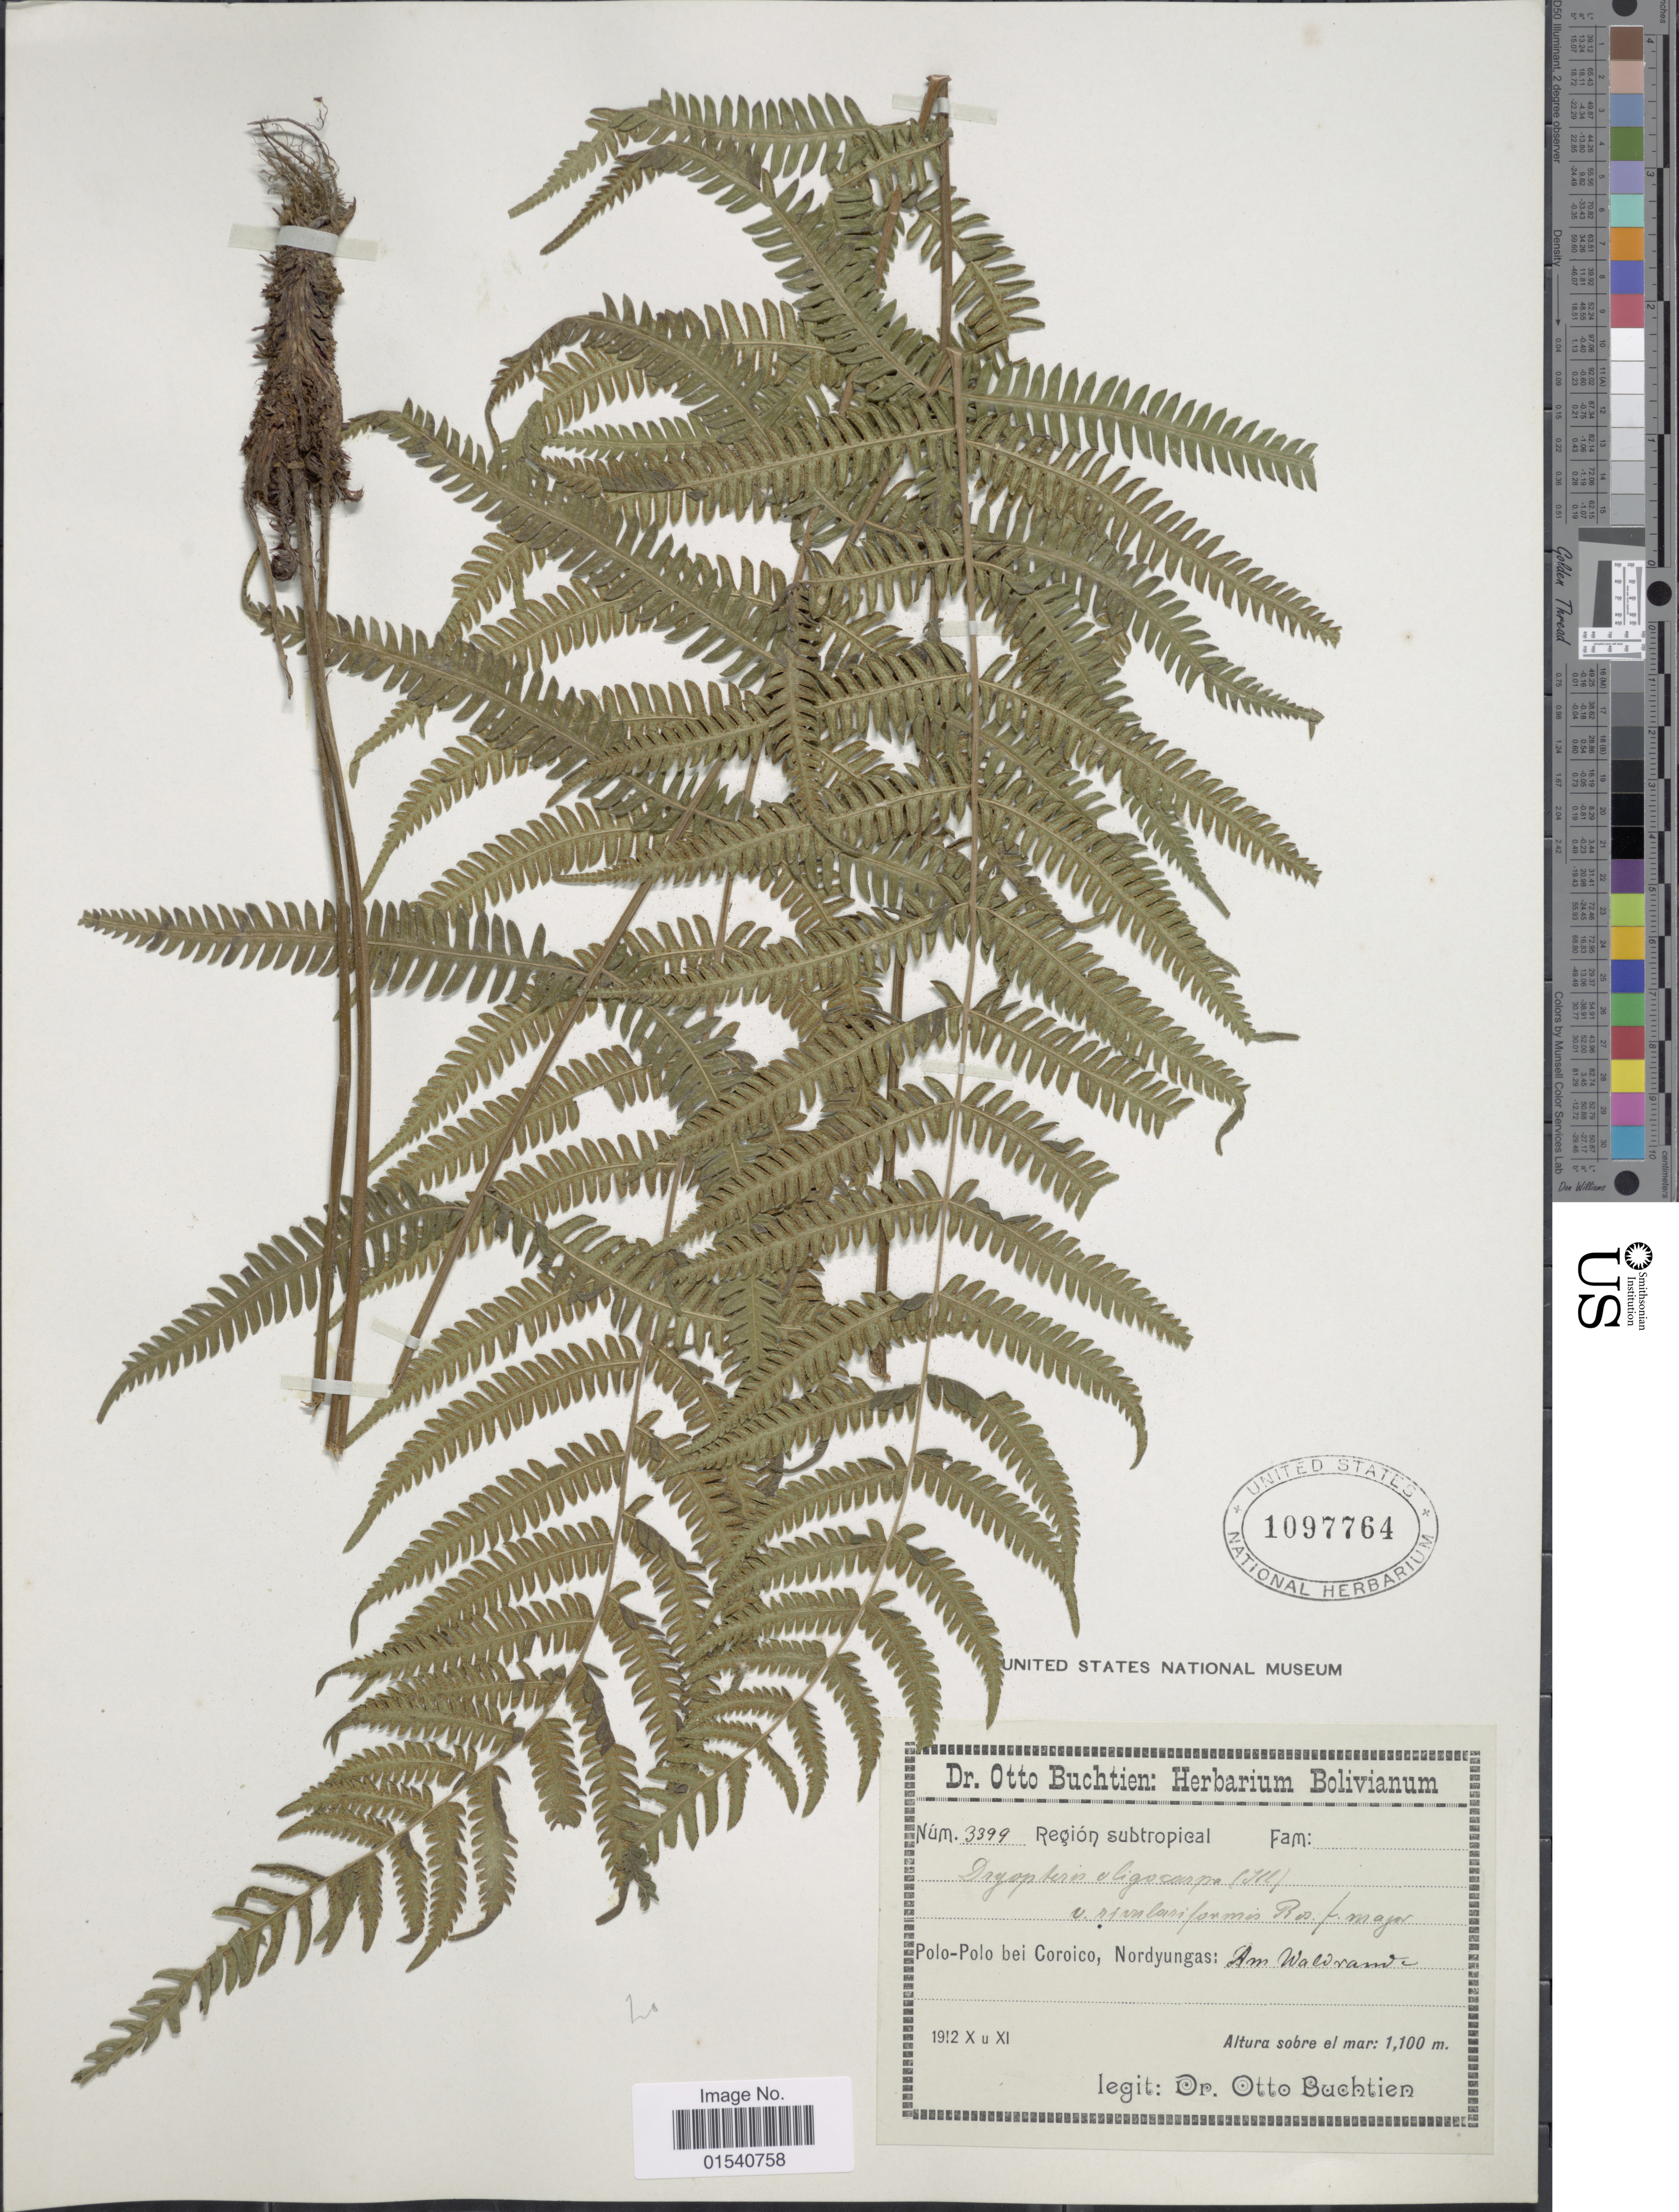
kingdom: Plantae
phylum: Tracheophyta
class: Polypodiopsida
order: Polypodiales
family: Thelypteridaceae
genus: Amauropelta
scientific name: Amauropelta rivulariformis (Rosenst.) comb. nov., ined 2015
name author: (Rosenst.)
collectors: O. Buchtien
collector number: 3399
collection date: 1912-10/1912-11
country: Bolivia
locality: Polo-Polo bei Coroico, Nordyungas: Am Waldrande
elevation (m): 1100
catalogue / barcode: US 1097764